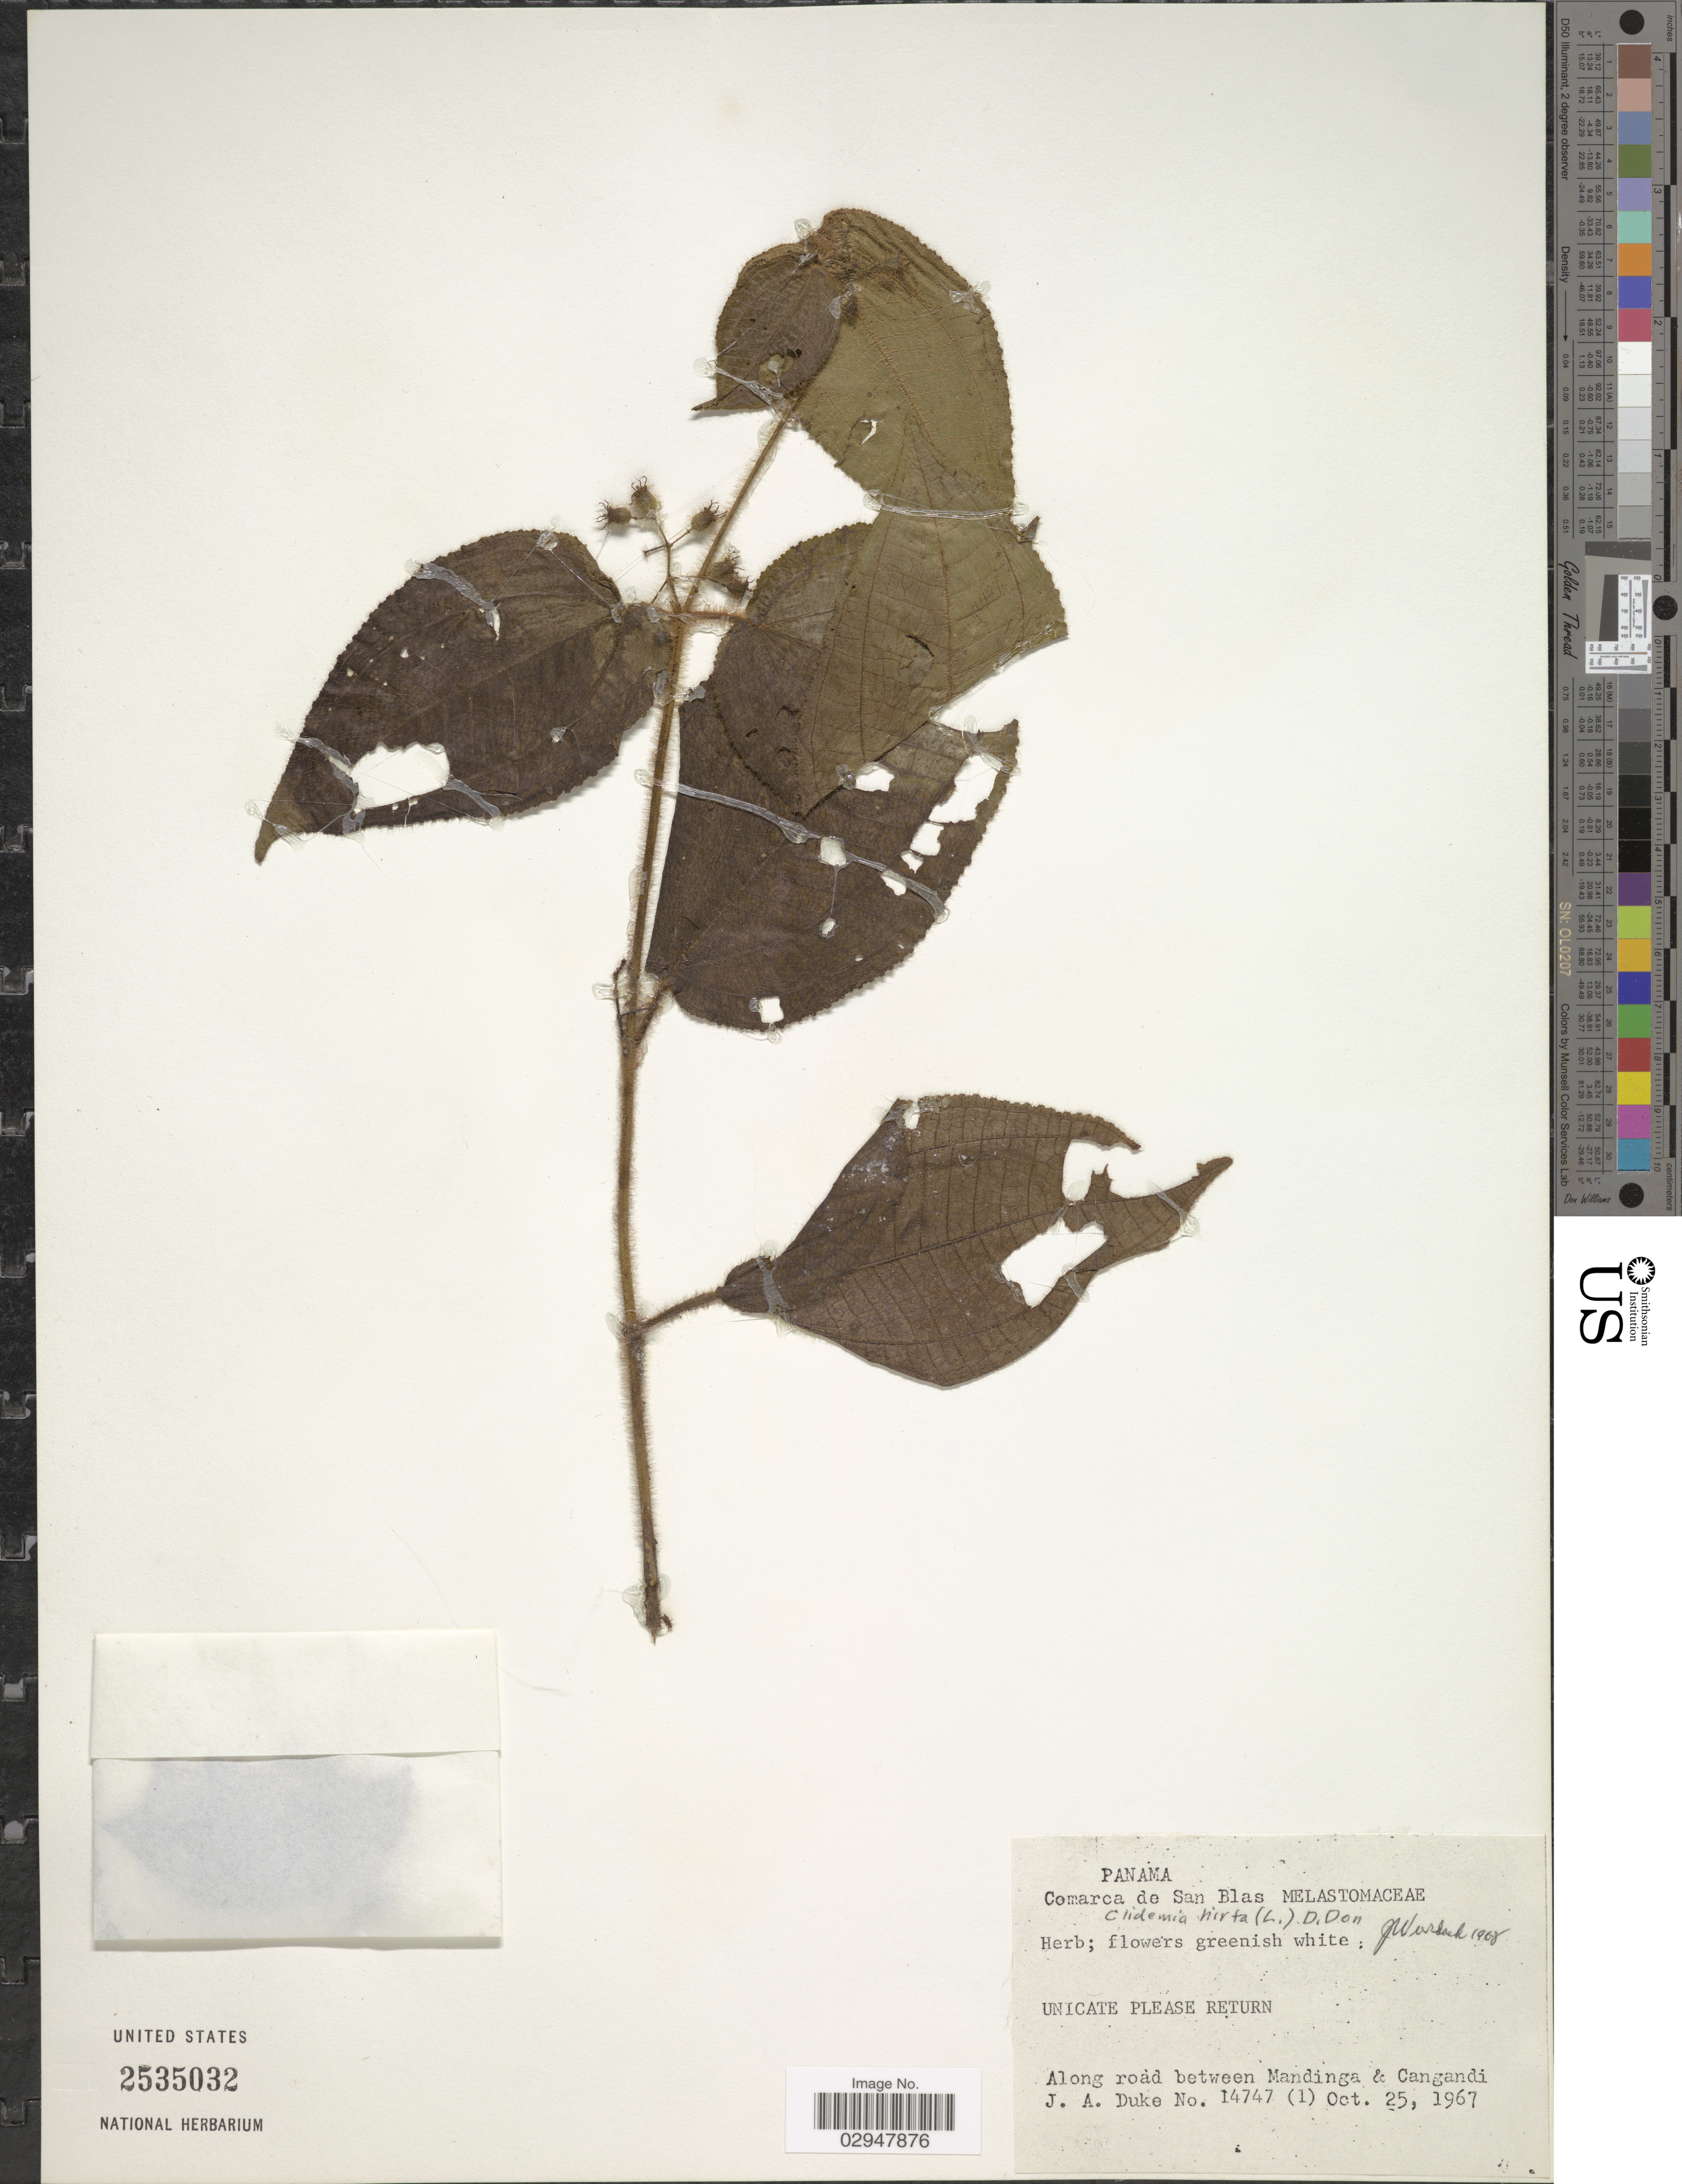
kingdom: Plantae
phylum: Tracheophyta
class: Magnoliopsida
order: Myrtales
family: Melastomataceae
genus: Miconia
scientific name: Miconia hirta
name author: Cogn.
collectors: J. A. Duke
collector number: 14747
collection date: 1967-10-25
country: Panama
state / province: Kuna Yala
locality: Comarco de San Blas, Along road between Mandinga & Cangandi.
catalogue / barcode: US 2535032